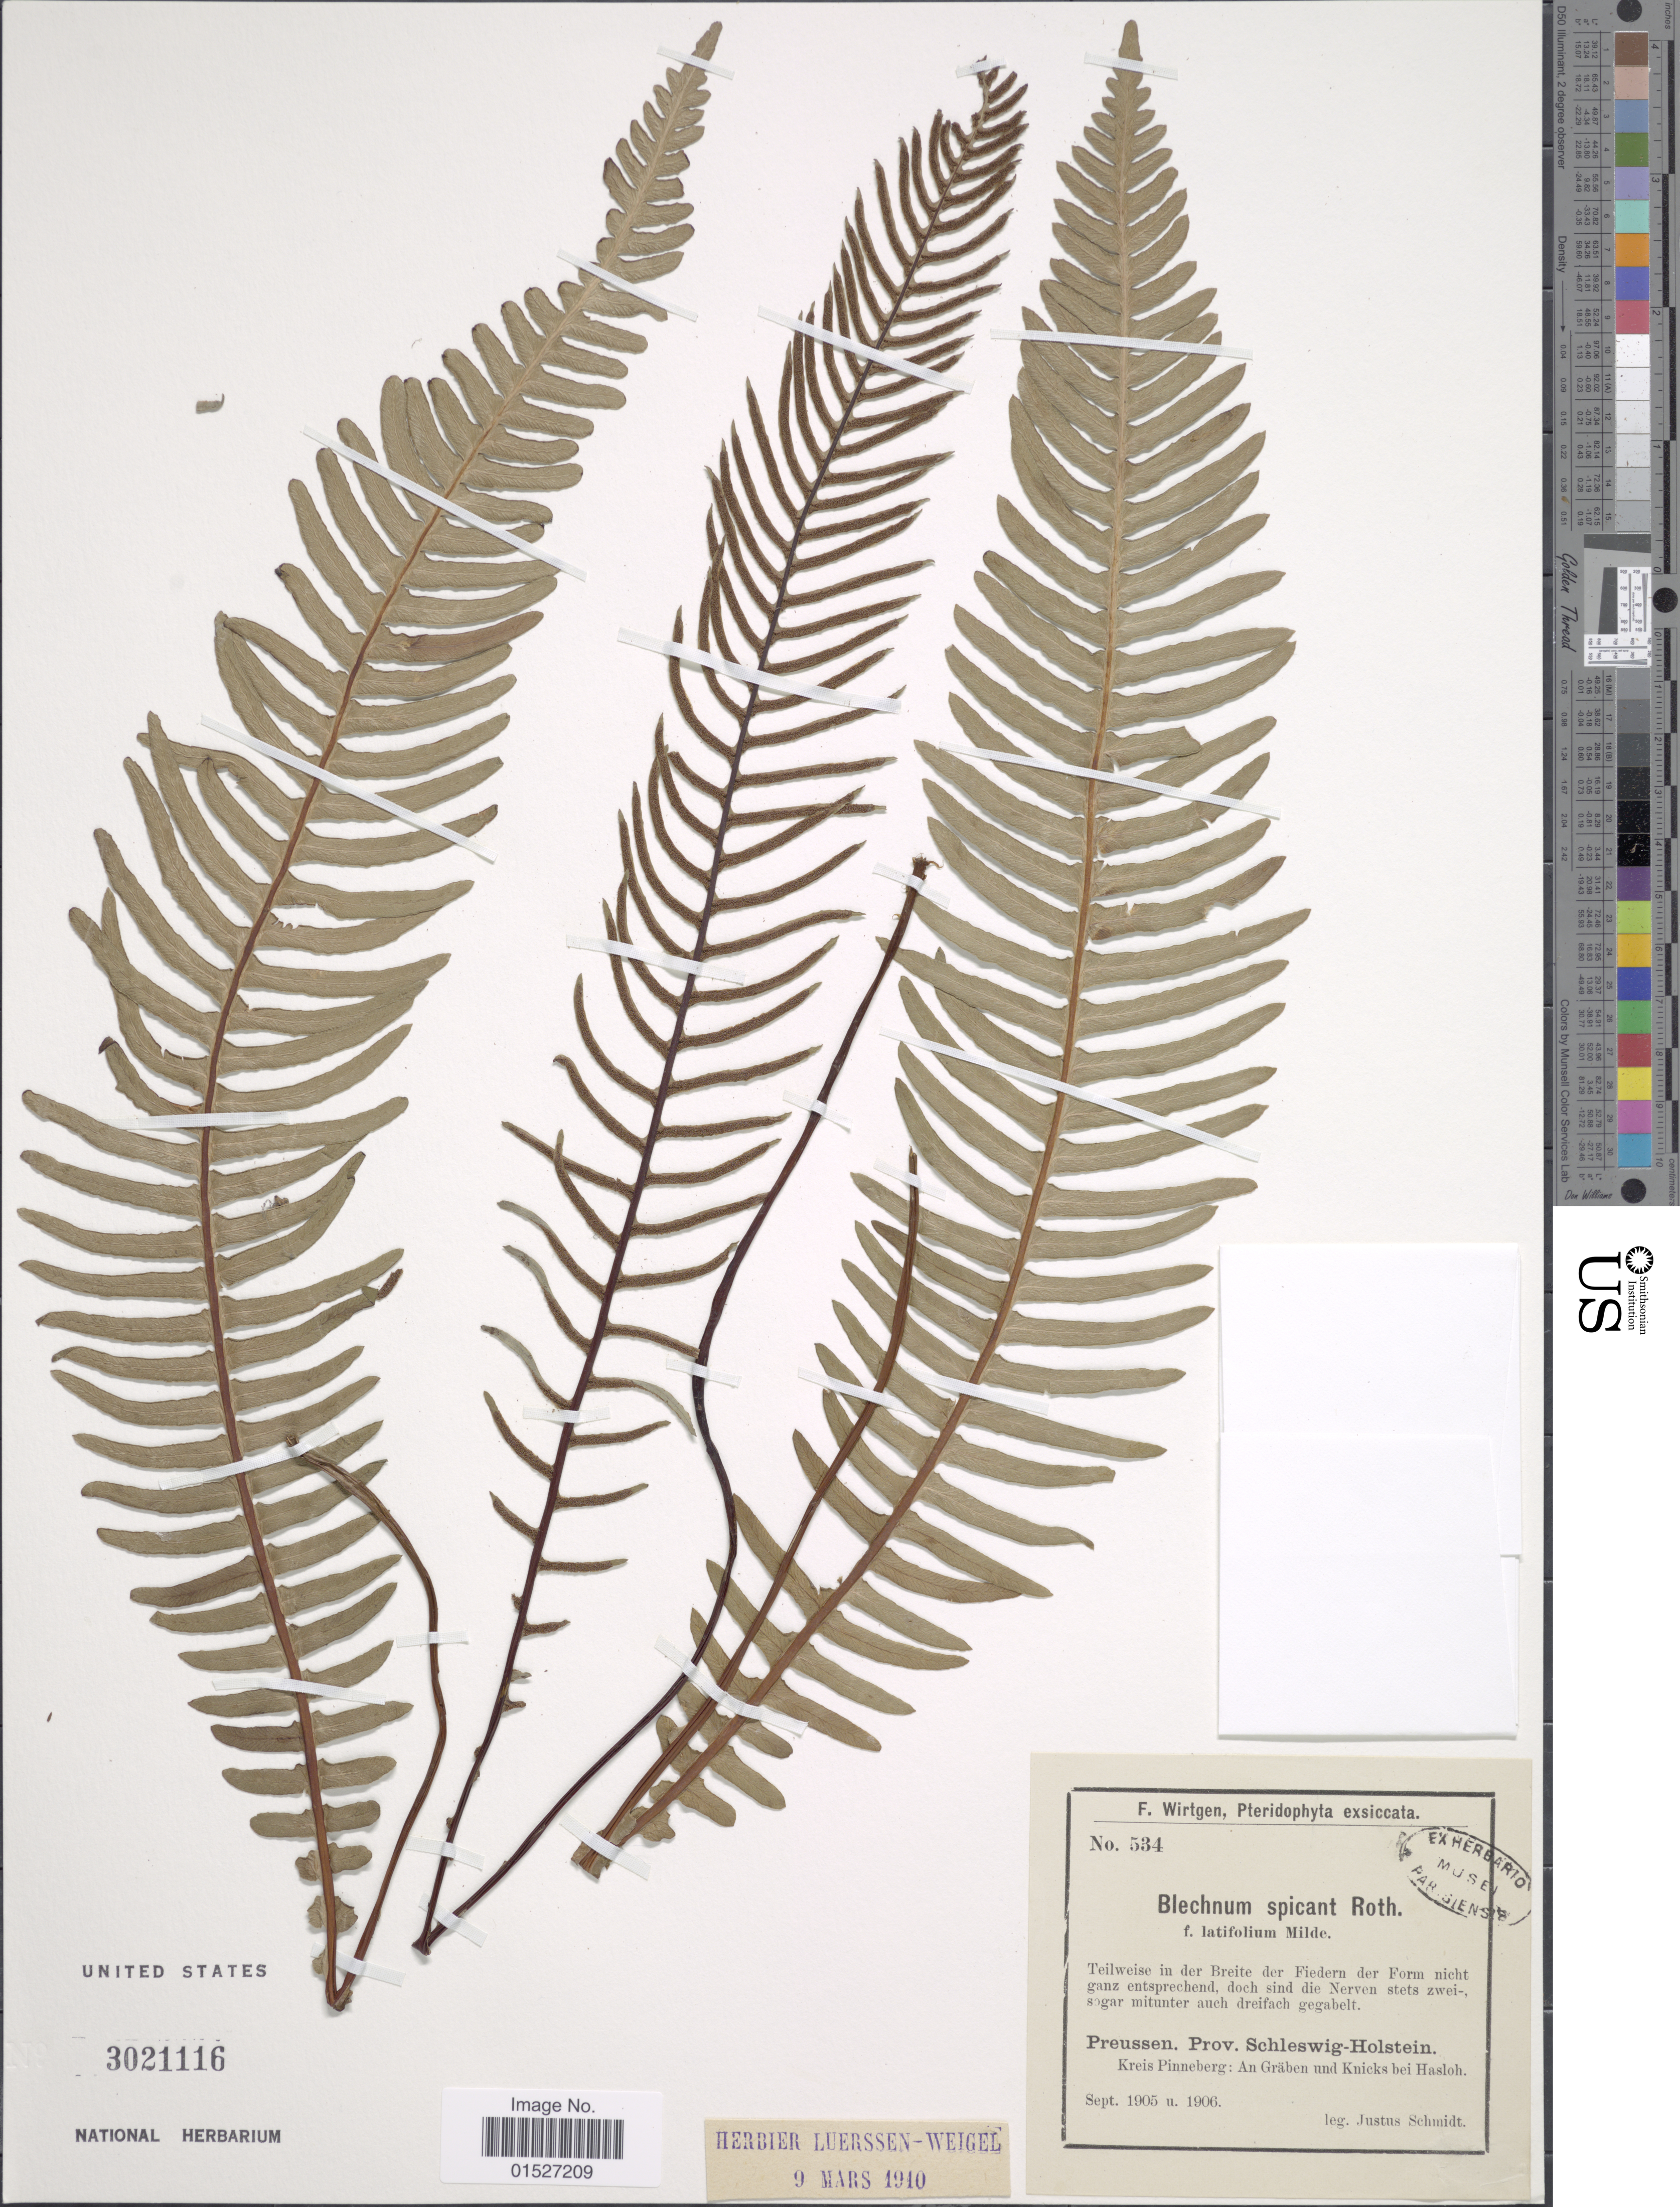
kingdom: Plantae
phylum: Tracheophyta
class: Polypodiopsida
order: Polypodiales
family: Blechnaceae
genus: Blechnum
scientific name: Blechnum spicant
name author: (L.) Sm.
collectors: J. Schmidt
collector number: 534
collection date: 1905-09/1906-09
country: Germany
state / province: Schleswig-Holstein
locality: Preussen. Prov. Schleswig-Holstein. Kreis Pinneberg: An Graben und Knicks bei Hasloh.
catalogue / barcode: US 3021116